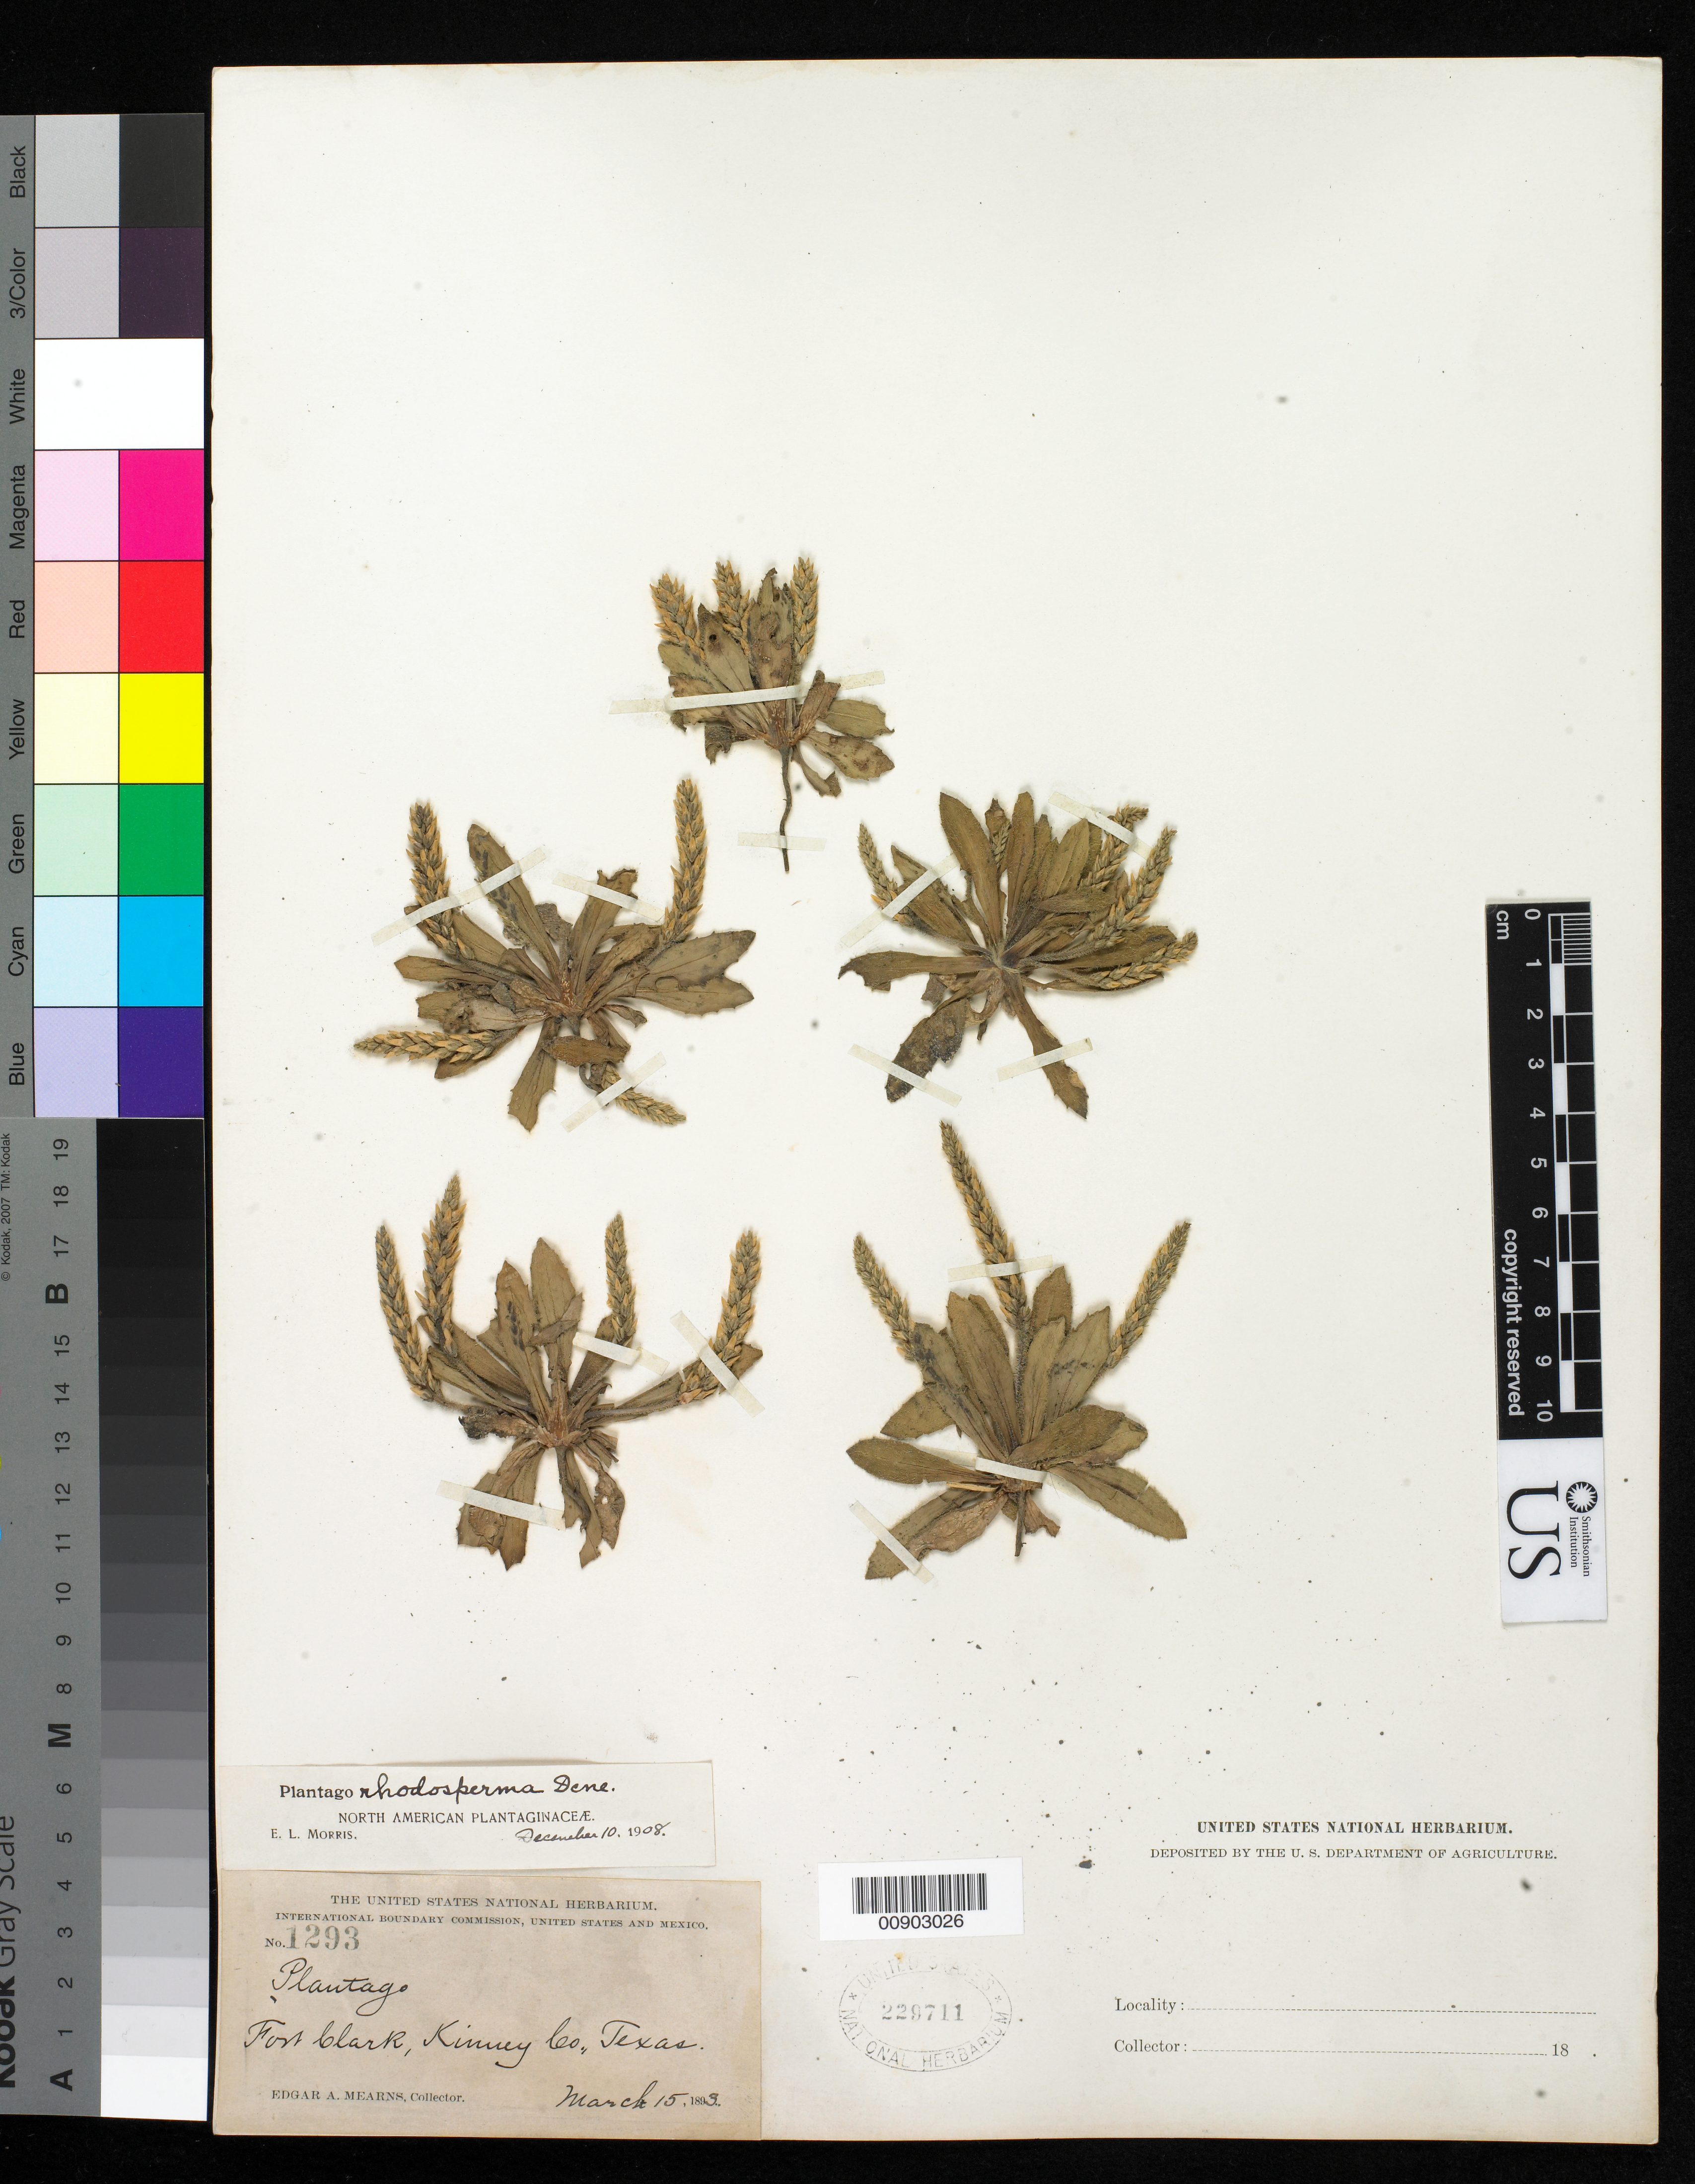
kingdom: Plantae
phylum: Tracheophyta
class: Magnoliopsida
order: Lamiales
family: Plantaginaceae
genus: Plantago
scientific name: Plantago rhodosperma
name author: Decne.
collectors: E. A. Mearns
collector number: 1293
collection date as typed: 15 Mar 1893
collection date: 1893-03-15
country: United States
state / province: Texas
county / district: Kinney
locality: Fort Clark, Kinney County, Texas.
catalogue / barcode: US 229711